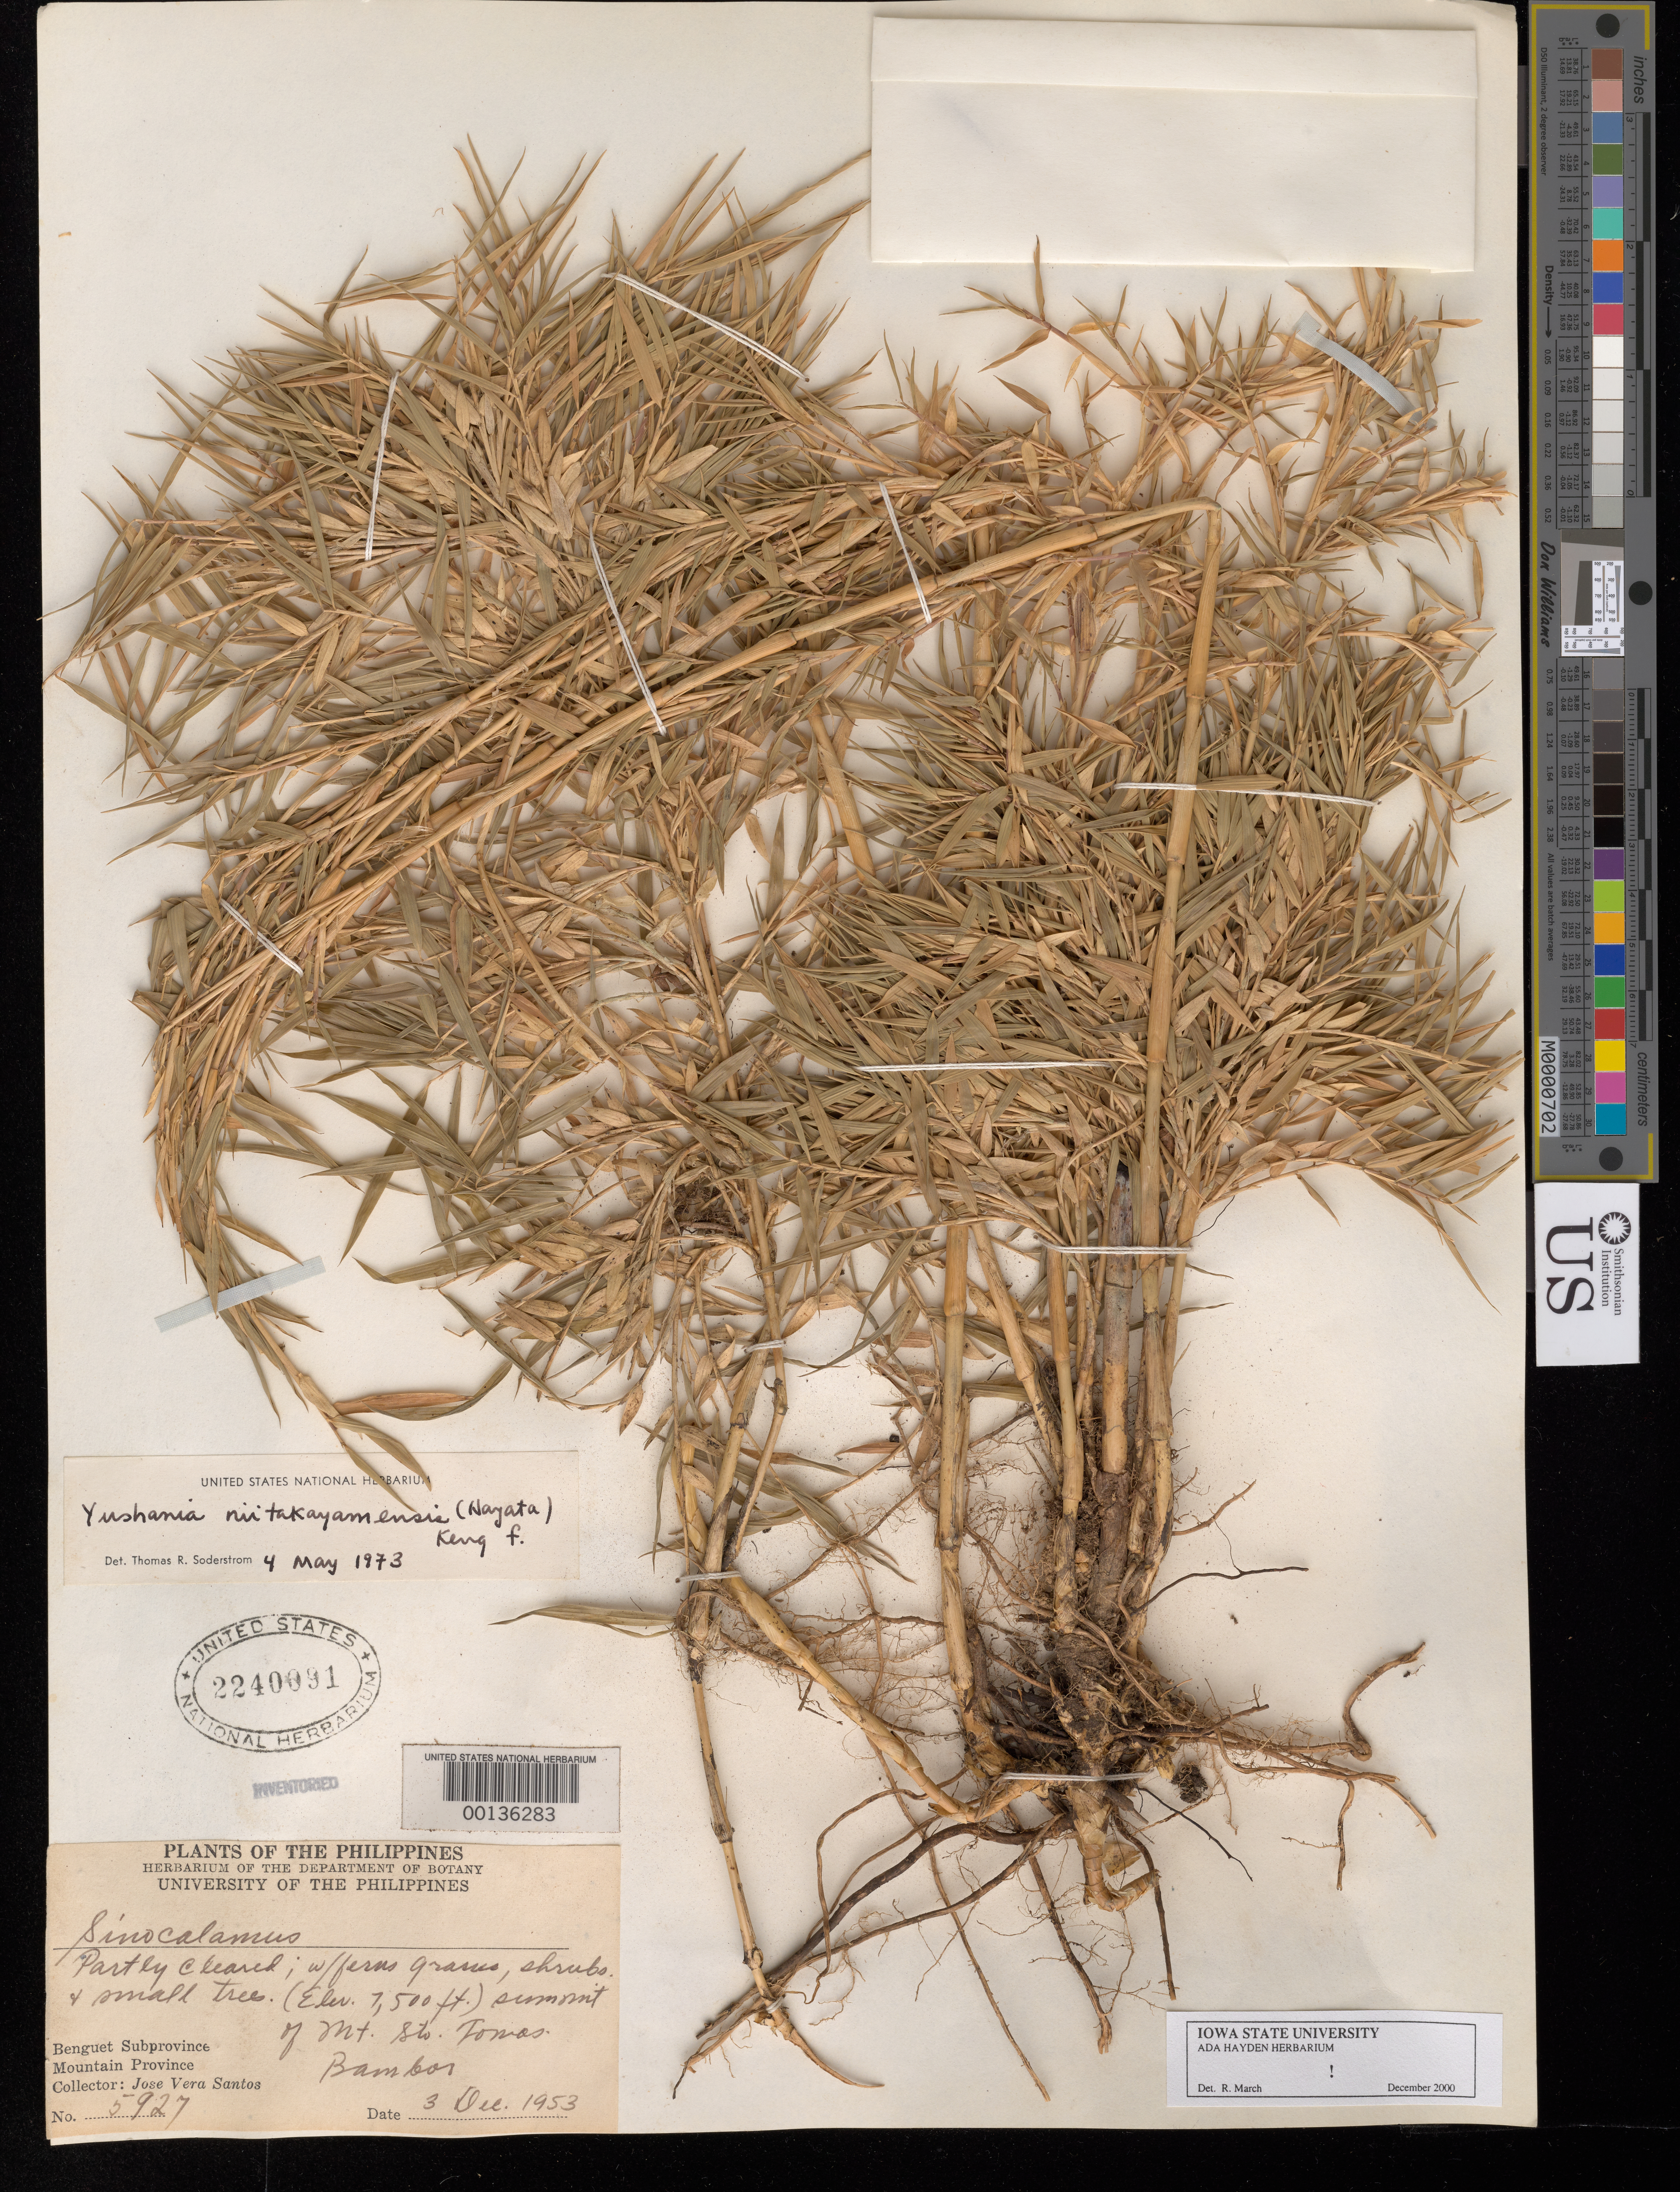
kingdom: Plantae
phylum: Tracheophyta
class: Liliopsida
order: Poales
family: Poaceae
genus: Yushania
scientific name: Yushania aztecorum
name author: McClure & E.W. Sm.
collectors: J. V. Santos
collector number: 5927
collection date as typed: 03 Dec 1953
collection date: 1953-12-03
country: Philippines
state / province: Cordillera (Administrative Region)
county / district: Benguet / Mountain Provice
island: Luzon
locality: Benguet, mt. province (?)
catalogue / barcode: US 2240091